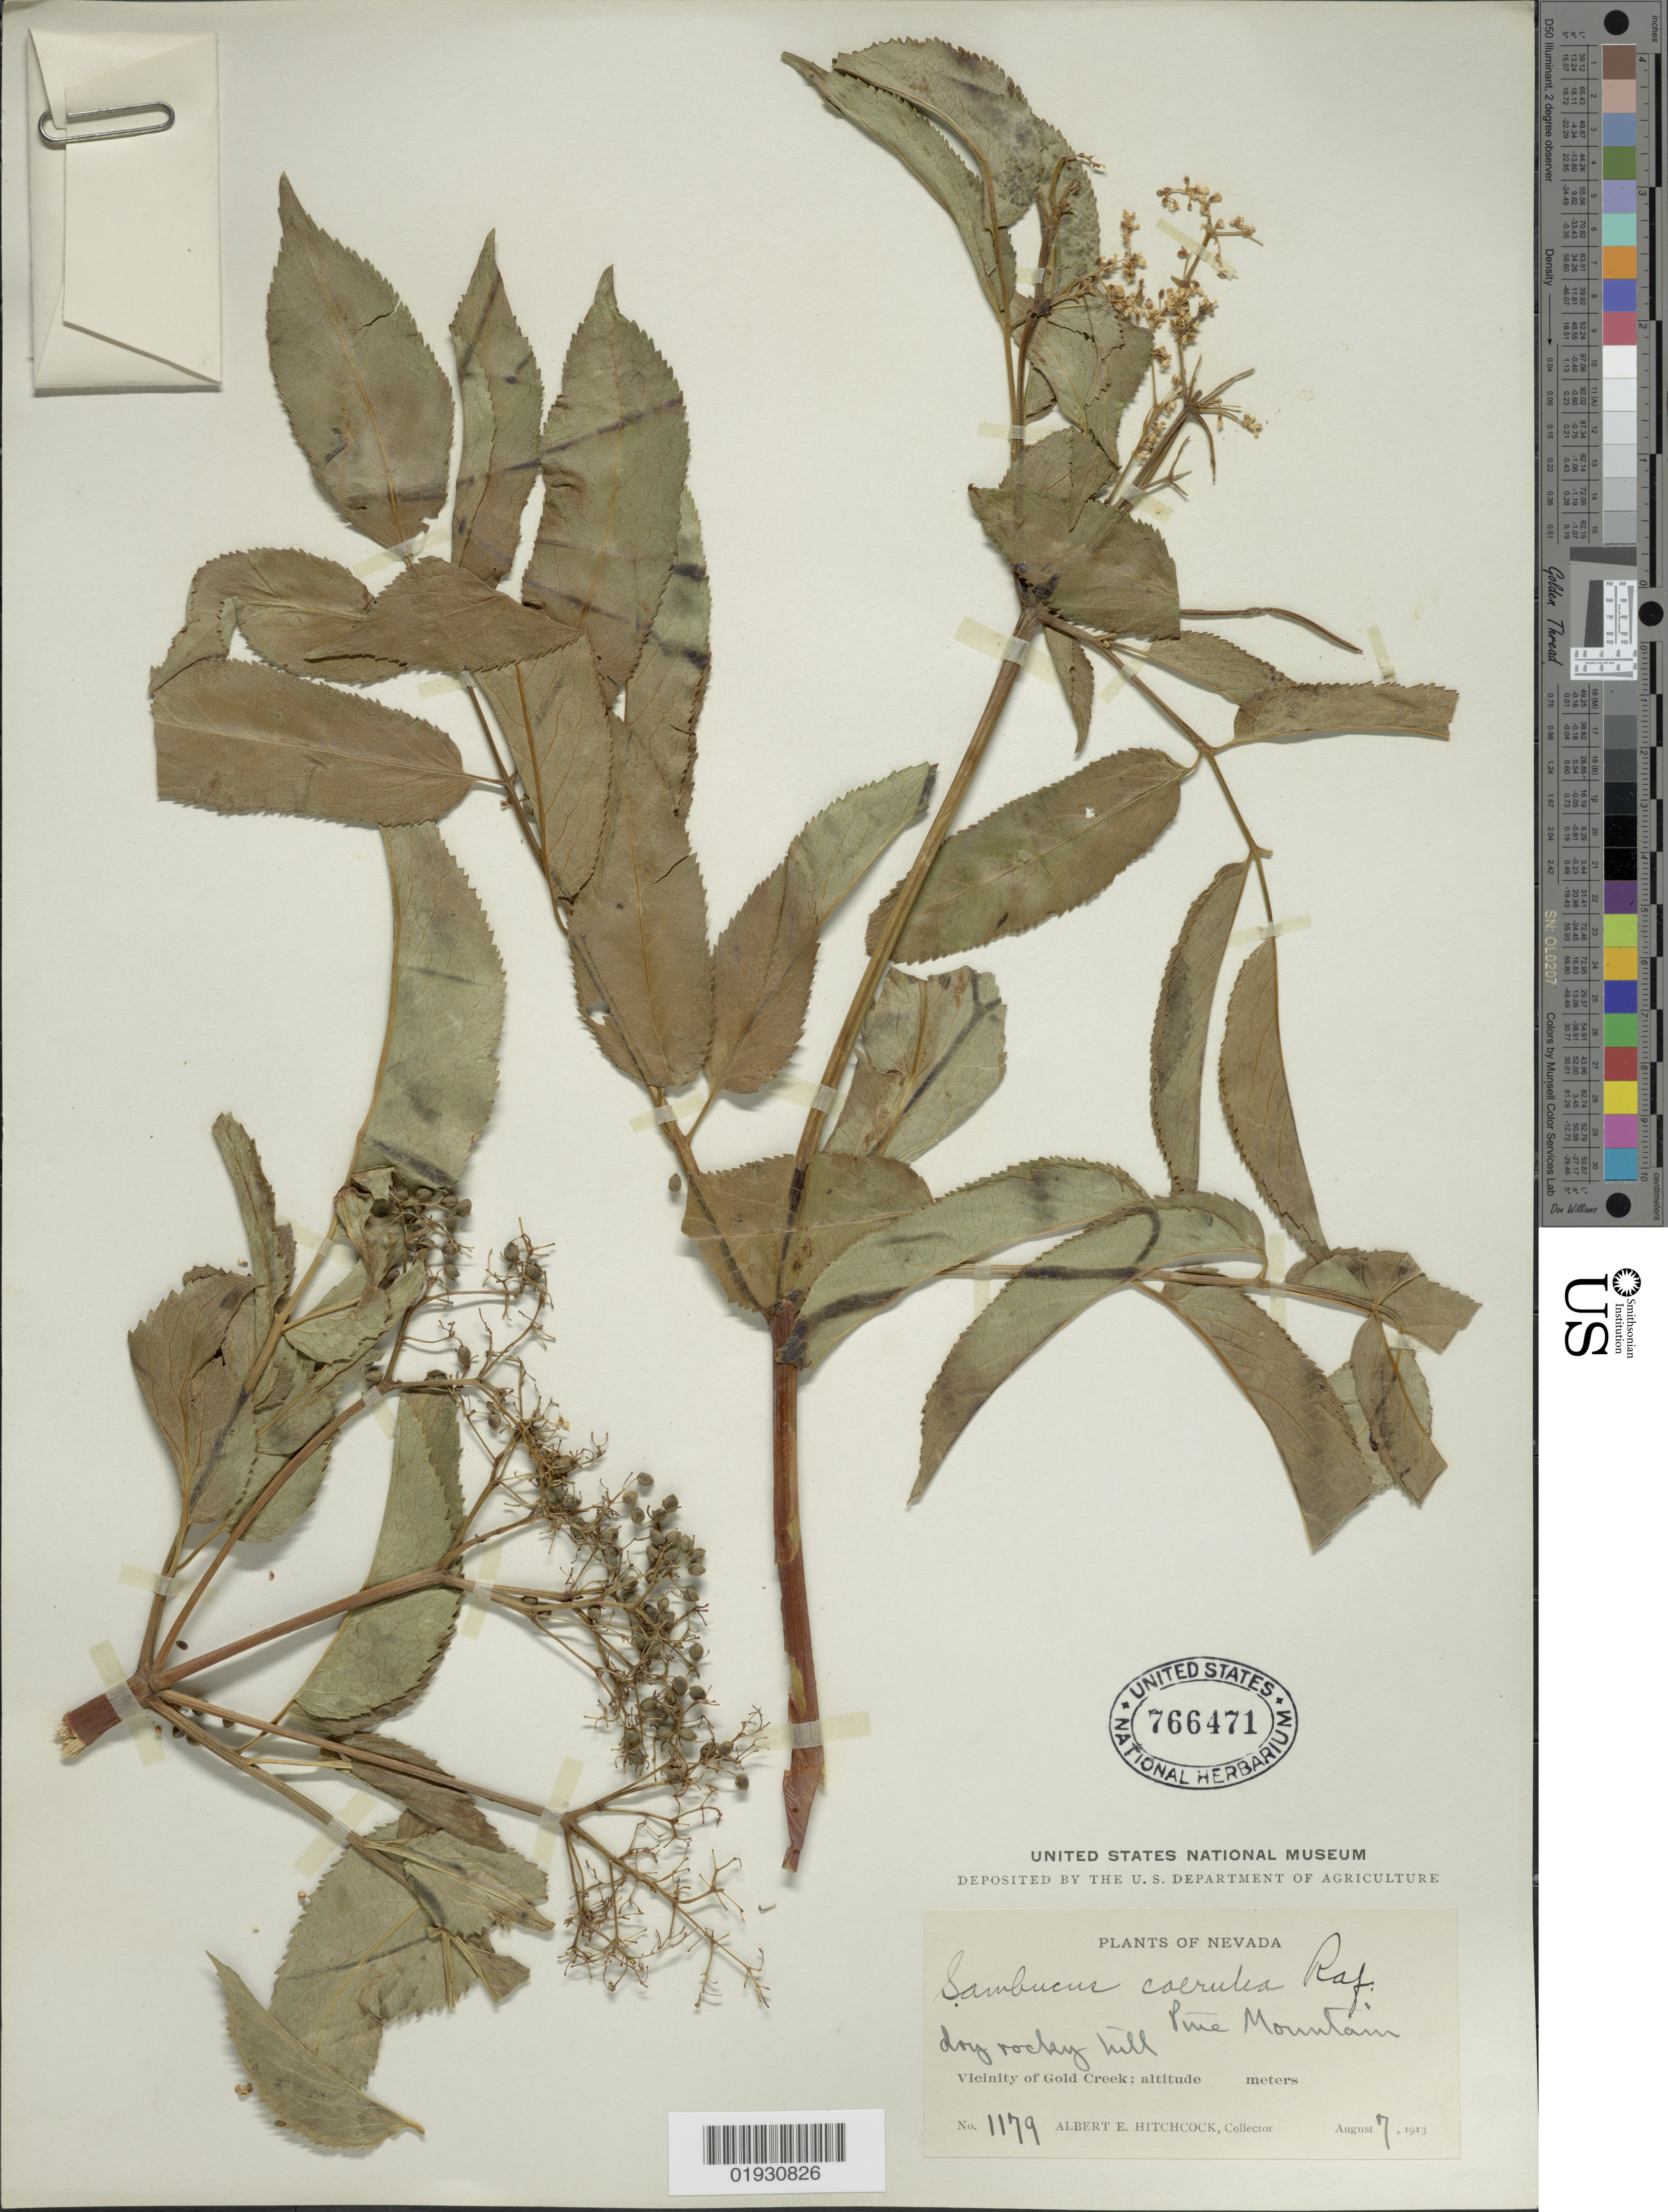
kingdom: Plantae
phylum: Tracheophyta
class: Magnoliopsida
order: Dipsacales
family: Viburnaceae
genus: Sambucus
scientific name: Sambucus cerulea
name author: Raf.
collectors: A. Hitchcock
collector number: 1179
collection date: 1913-08-07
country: United States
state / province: Nevada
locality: Pine Mountain. Vicinity of Gold Creek.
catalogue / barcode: US 766471